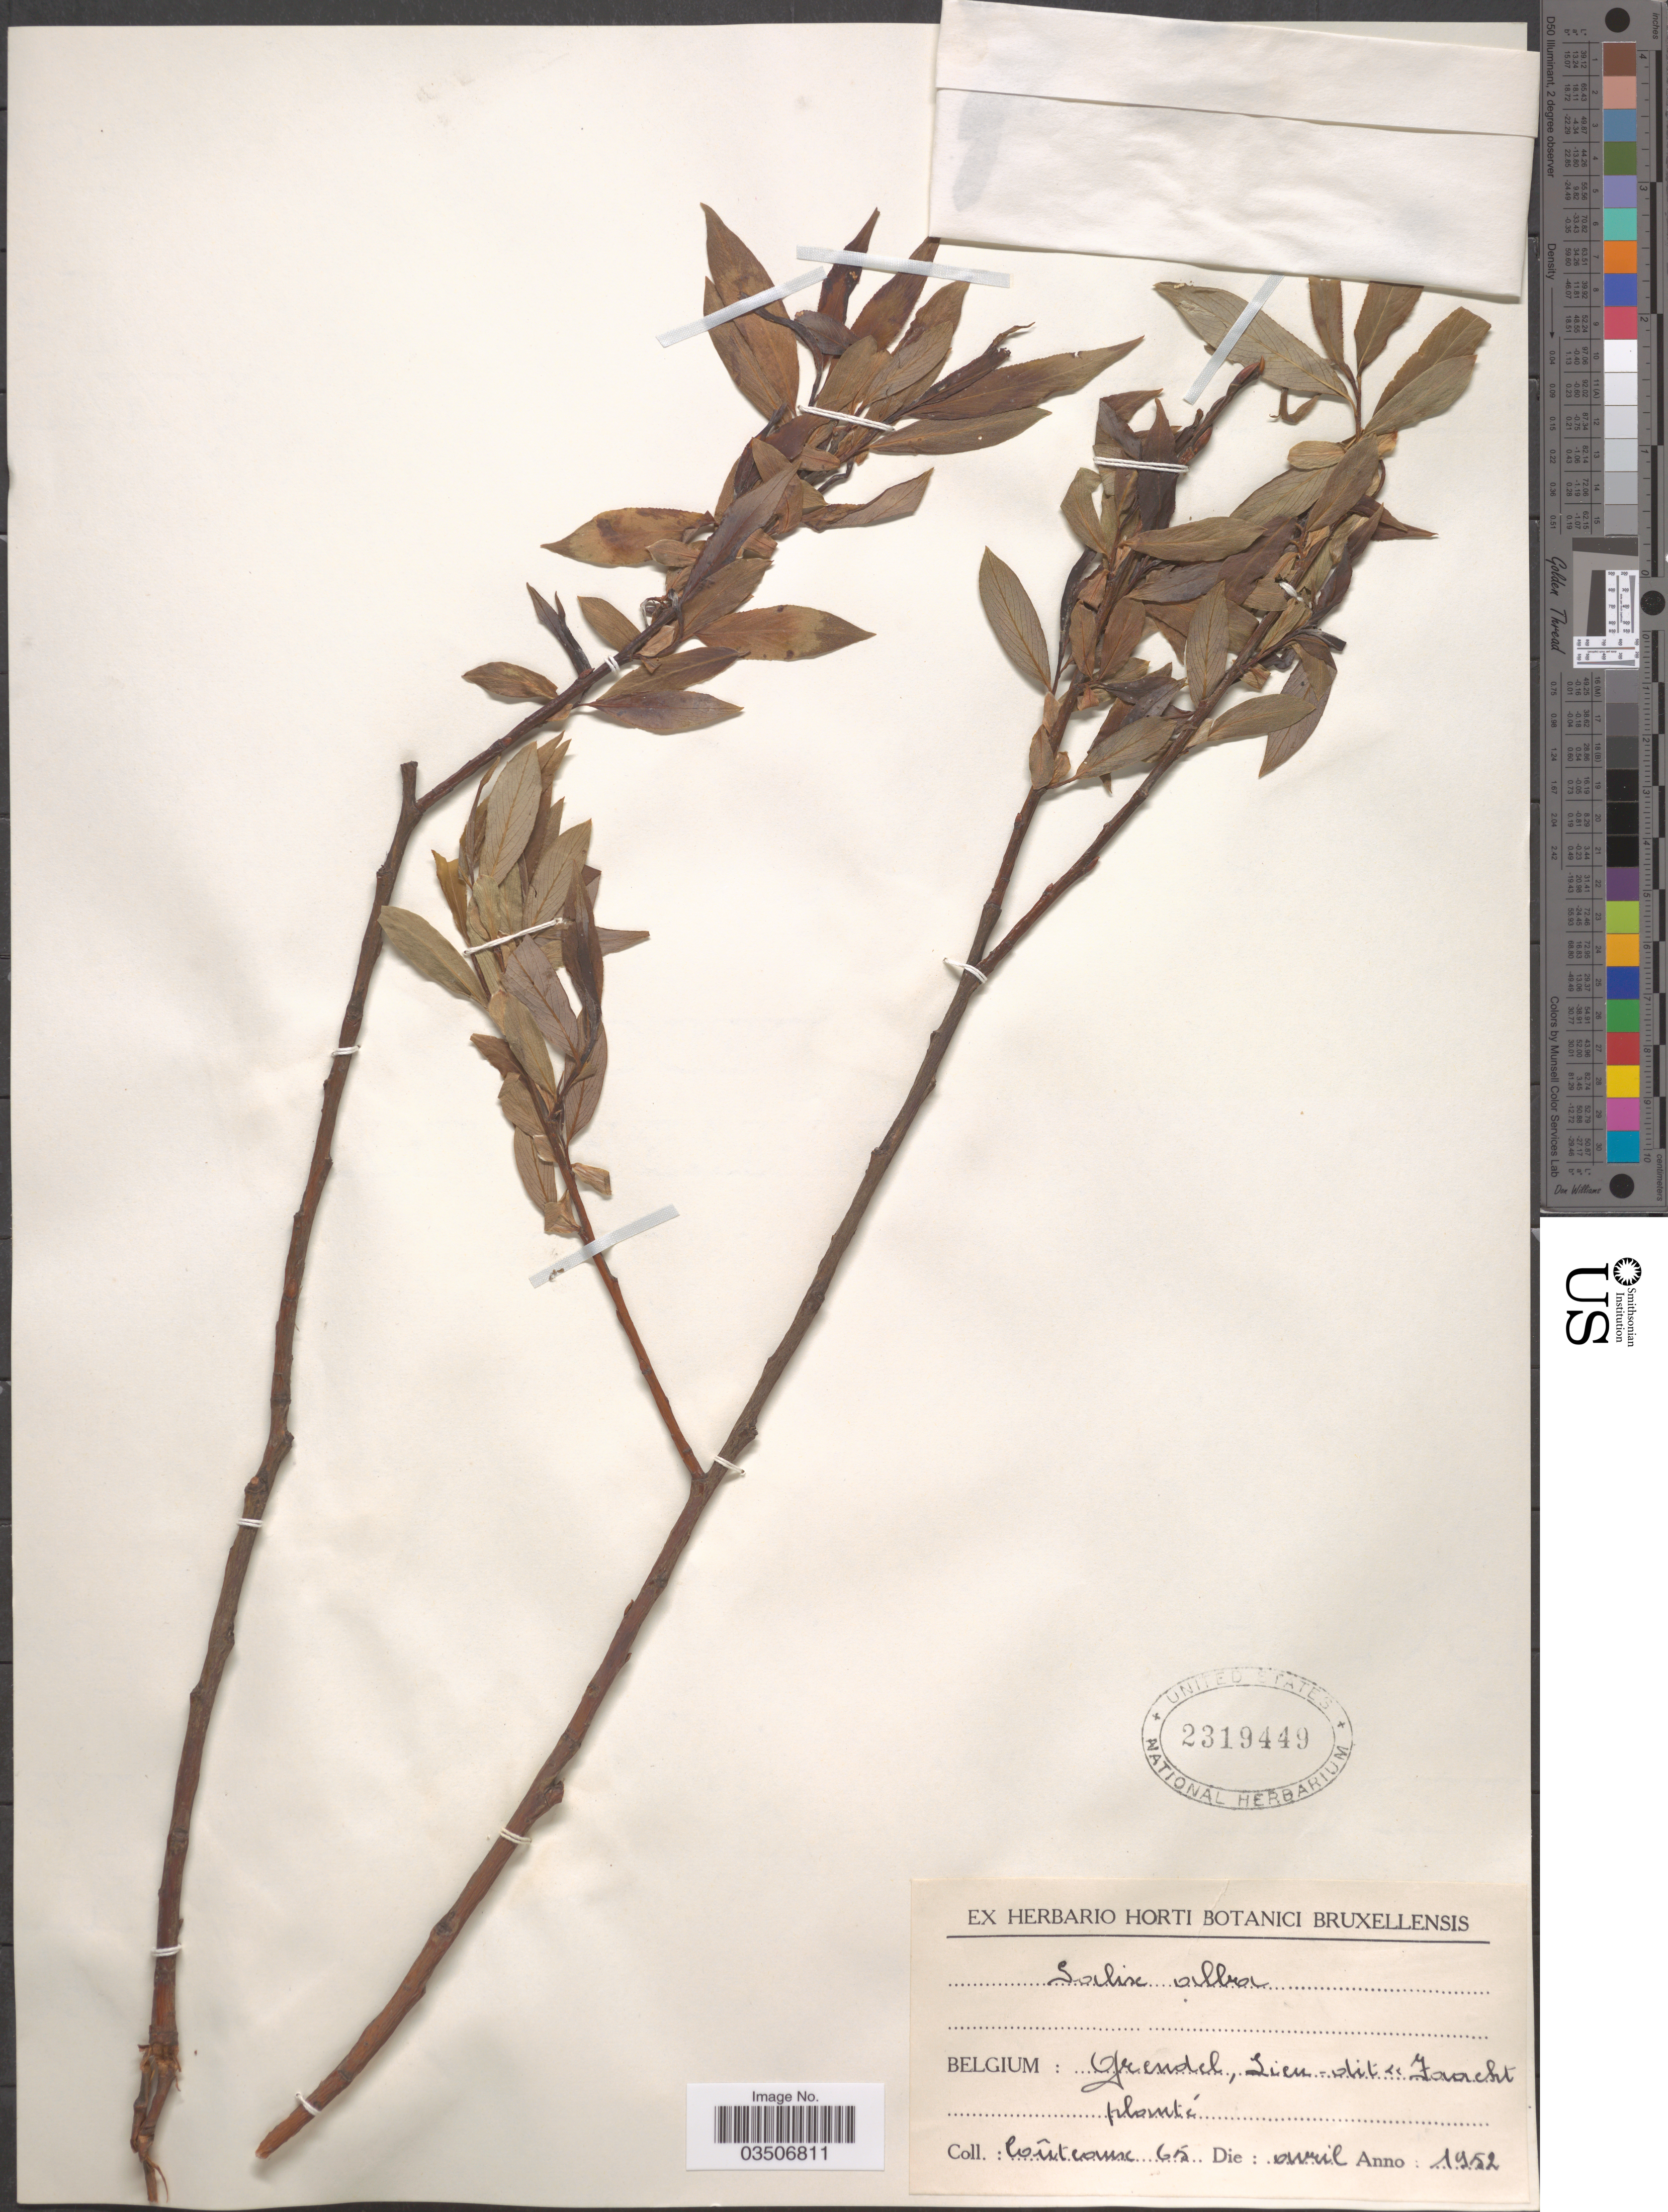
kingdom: Plantae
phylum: Tracheophyta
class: Magnoliopsida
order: Malpighiales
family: Salicaceae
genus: Salix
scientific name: Salix alba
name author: L.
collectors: -. Couteaux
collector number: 65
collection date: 1952-04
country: Belgium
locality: Grendel, Lieu-dit << Faacht plomté. [interpreted]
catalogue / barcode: US 2319449